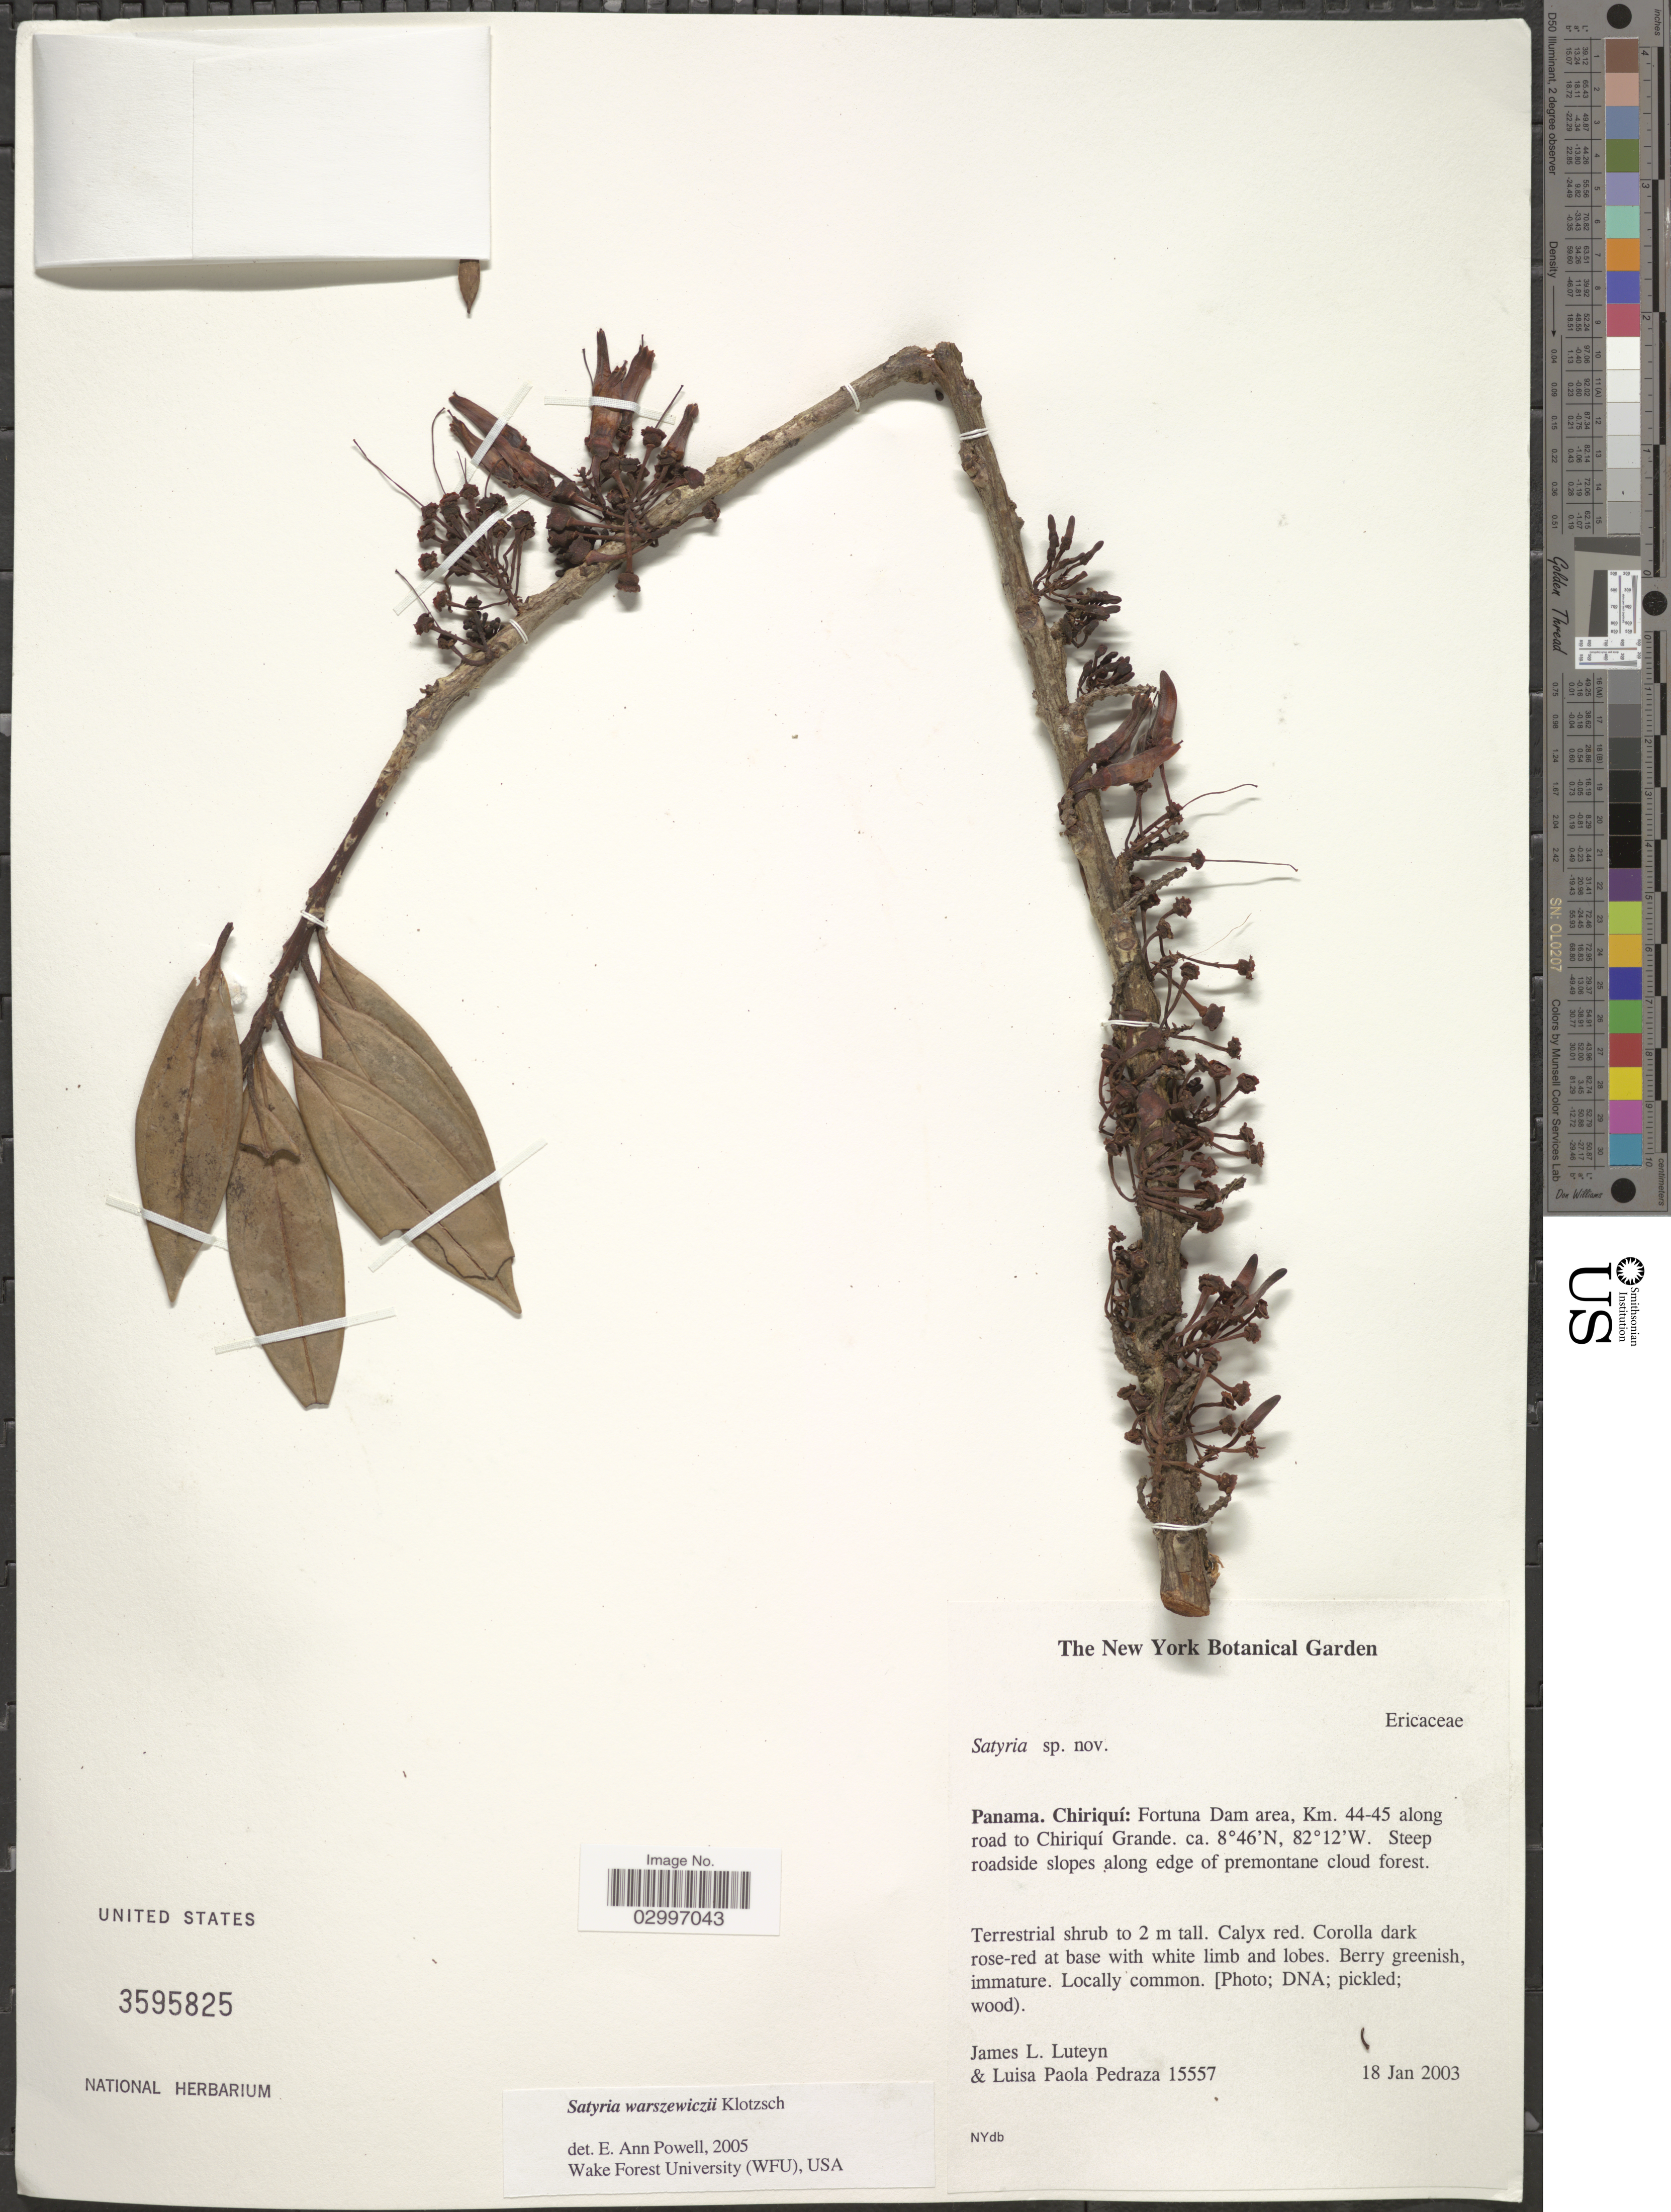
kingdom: Plantae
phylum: Tracheophyta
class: Magnoliopsida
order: Ericales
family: Ericaceae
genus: Satyria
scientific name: Satyria warszewiczii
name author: Klotzsch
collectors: J. Luteyn & P. Pedraza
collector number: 15557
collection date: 2003-01-18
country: Panama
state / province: Chiriqui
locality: Fortuna Dam area, Km 44-45 along road to Chiriquí Grande.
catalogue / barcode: US 3595825